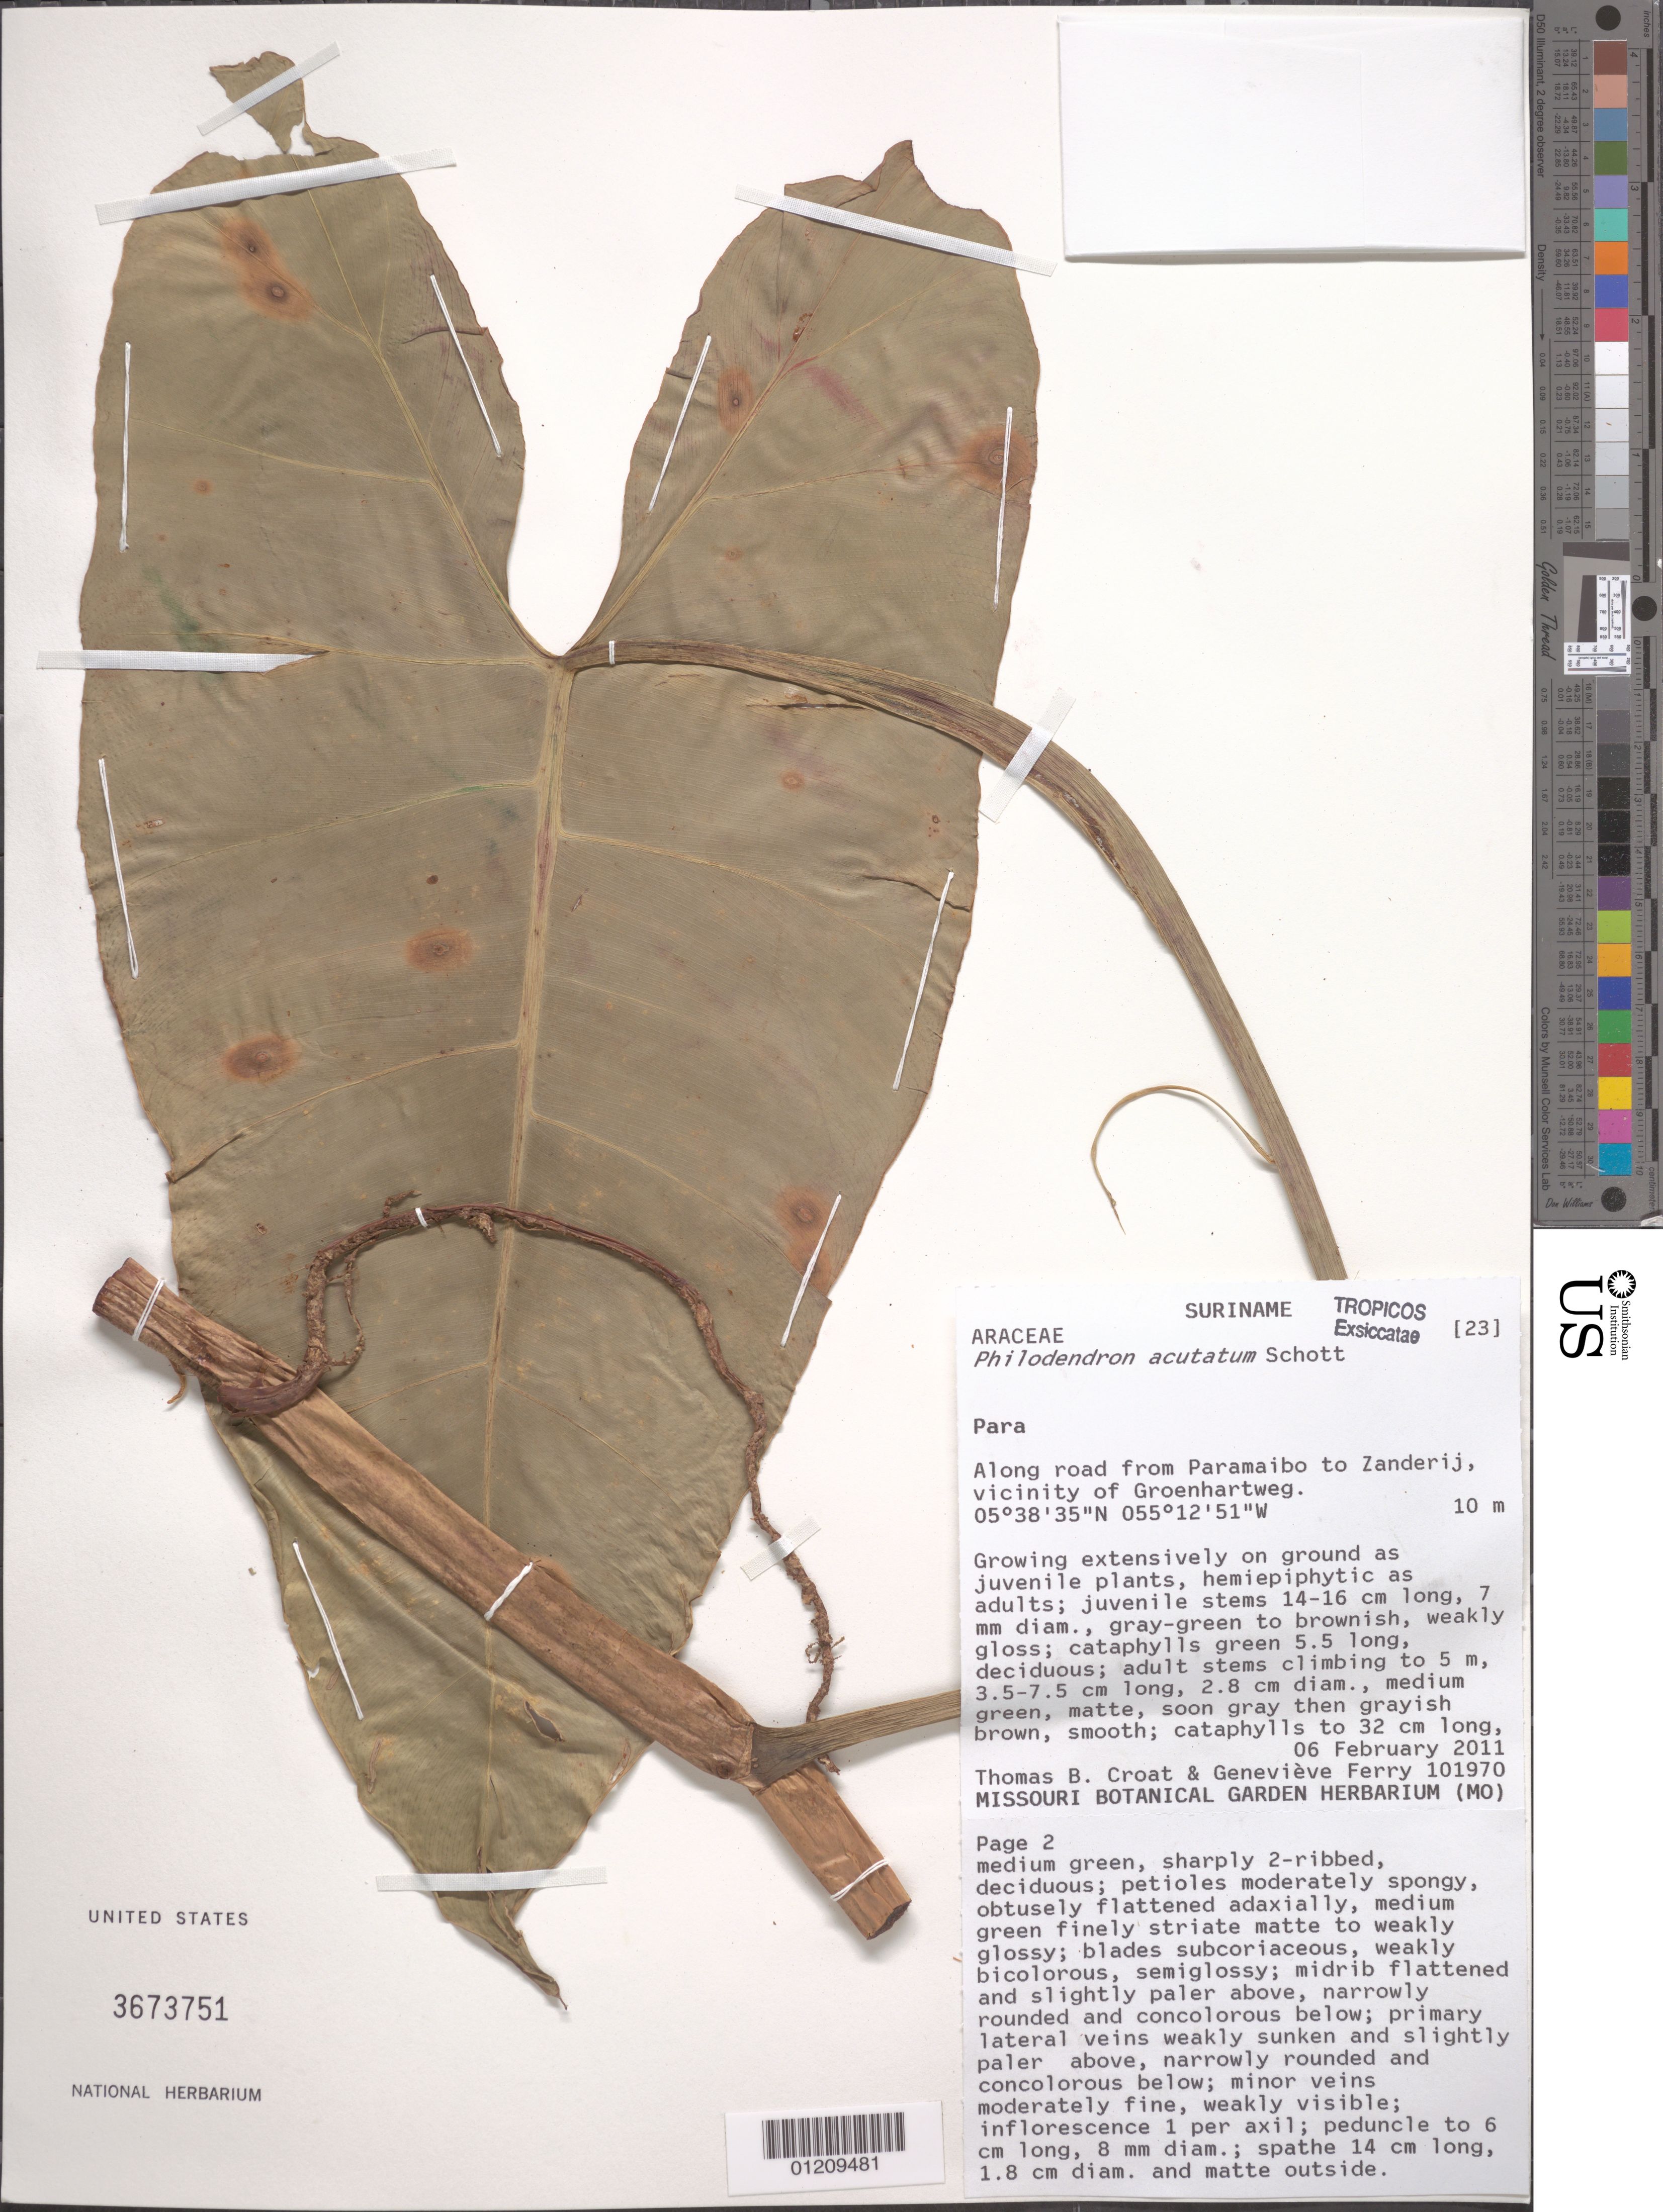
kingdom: Plantae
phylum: Tracheophyta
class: Liliopsida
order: Alismatales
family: Araceae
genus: Philodendron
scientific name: Philodendron acutatum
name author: Schott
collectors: T. B. Croat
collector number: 101970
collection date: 2011-02-06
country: Suriname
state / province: Para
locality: Along road from Paramaibo to Zanderij, vicinity of Groenhartweg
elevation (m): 10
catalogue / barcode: US 3673751